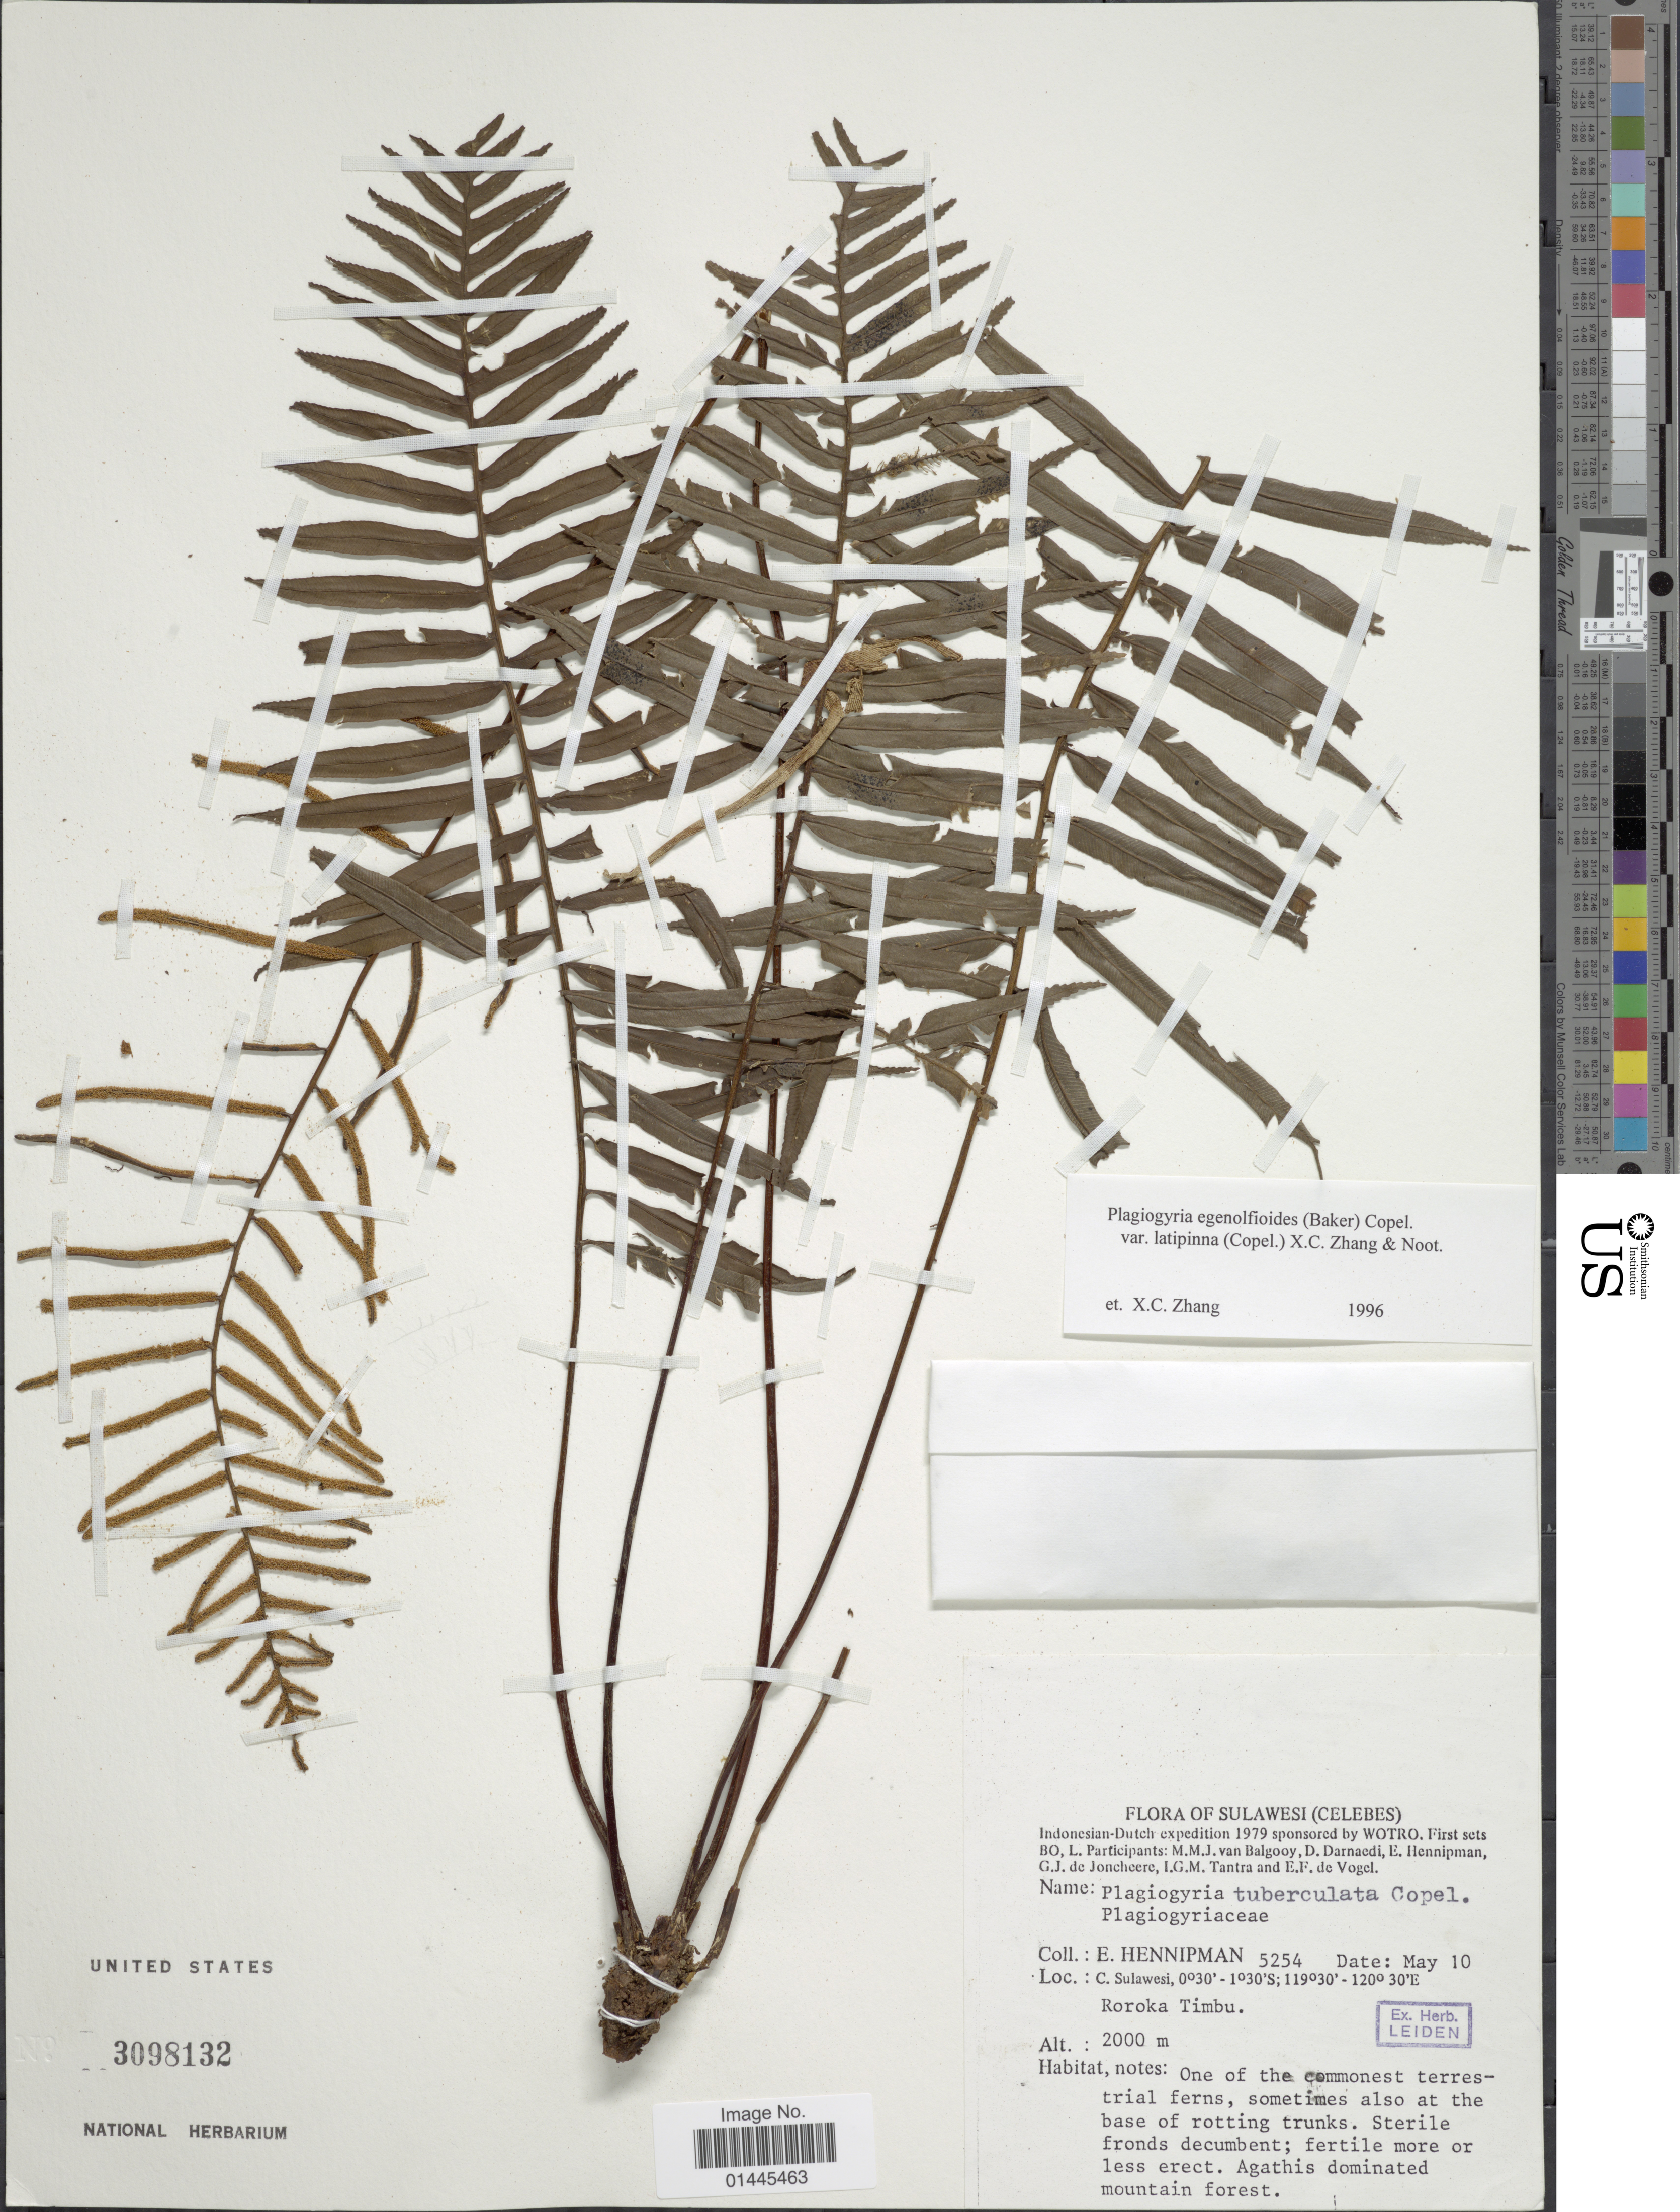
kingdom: Plantae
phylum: Tracheophyta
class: Polypodiopsida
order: Cyatheales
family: Plagiogyriaceae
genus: Plagiogyria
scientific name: Plagiogyria egenolfioides var. latipinna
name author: (Copel.) X.C. Zhang & Noot.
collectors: E. Hennipman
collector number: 5254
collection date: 1979-05-10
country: Indonesia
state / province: Sulawesi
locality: (Celebes) C. Sulawesi, Roroka Timbu, at the base of rottng trunks.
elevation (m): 2000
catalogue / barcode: US 3098132